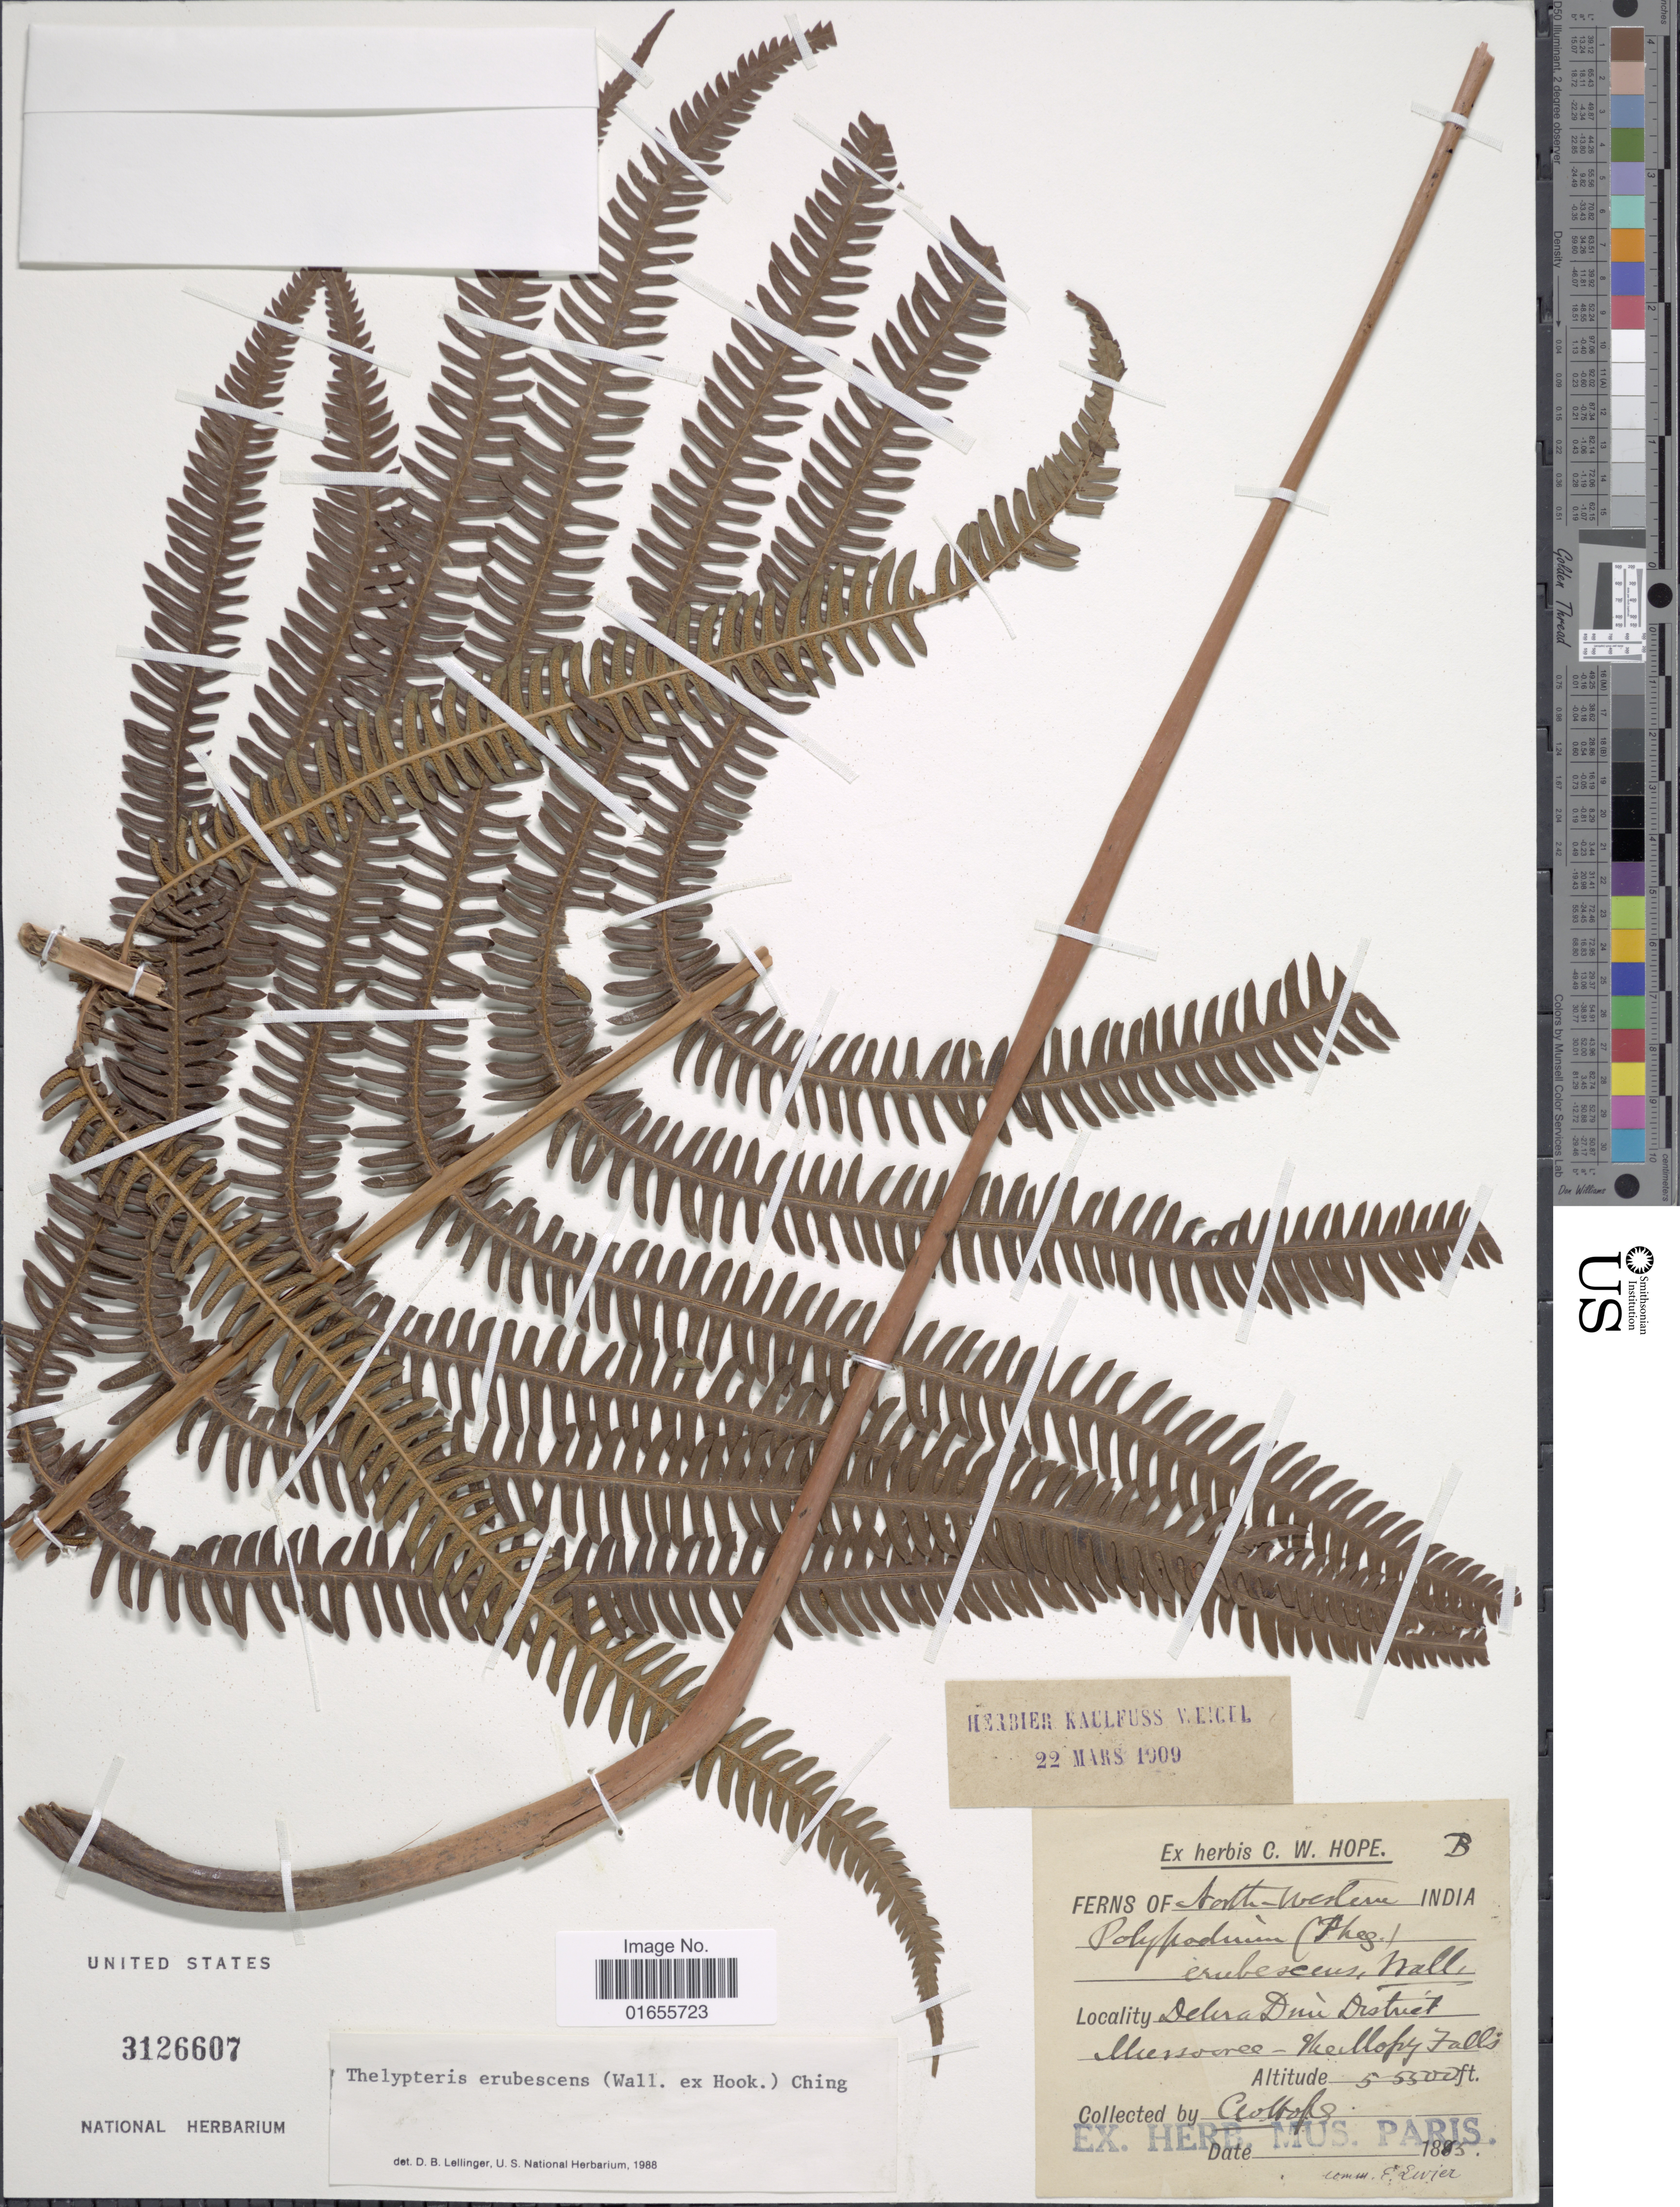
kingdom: Plantae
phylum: Tracheophyta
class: Polypodiopsida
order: Polypodiales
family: Thelypteridaceae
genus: Glaphyropteridopsis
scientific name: Glaphyropteridopsis erubescens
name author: (Wall. ex Hook.) Ching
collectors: C. W. Hope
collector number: B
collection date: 1895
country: India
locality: North Western India, Dehra Dun District, Mussooree - Neillopy Falls [interpreted]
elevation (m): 1524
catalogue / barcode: US 3126607